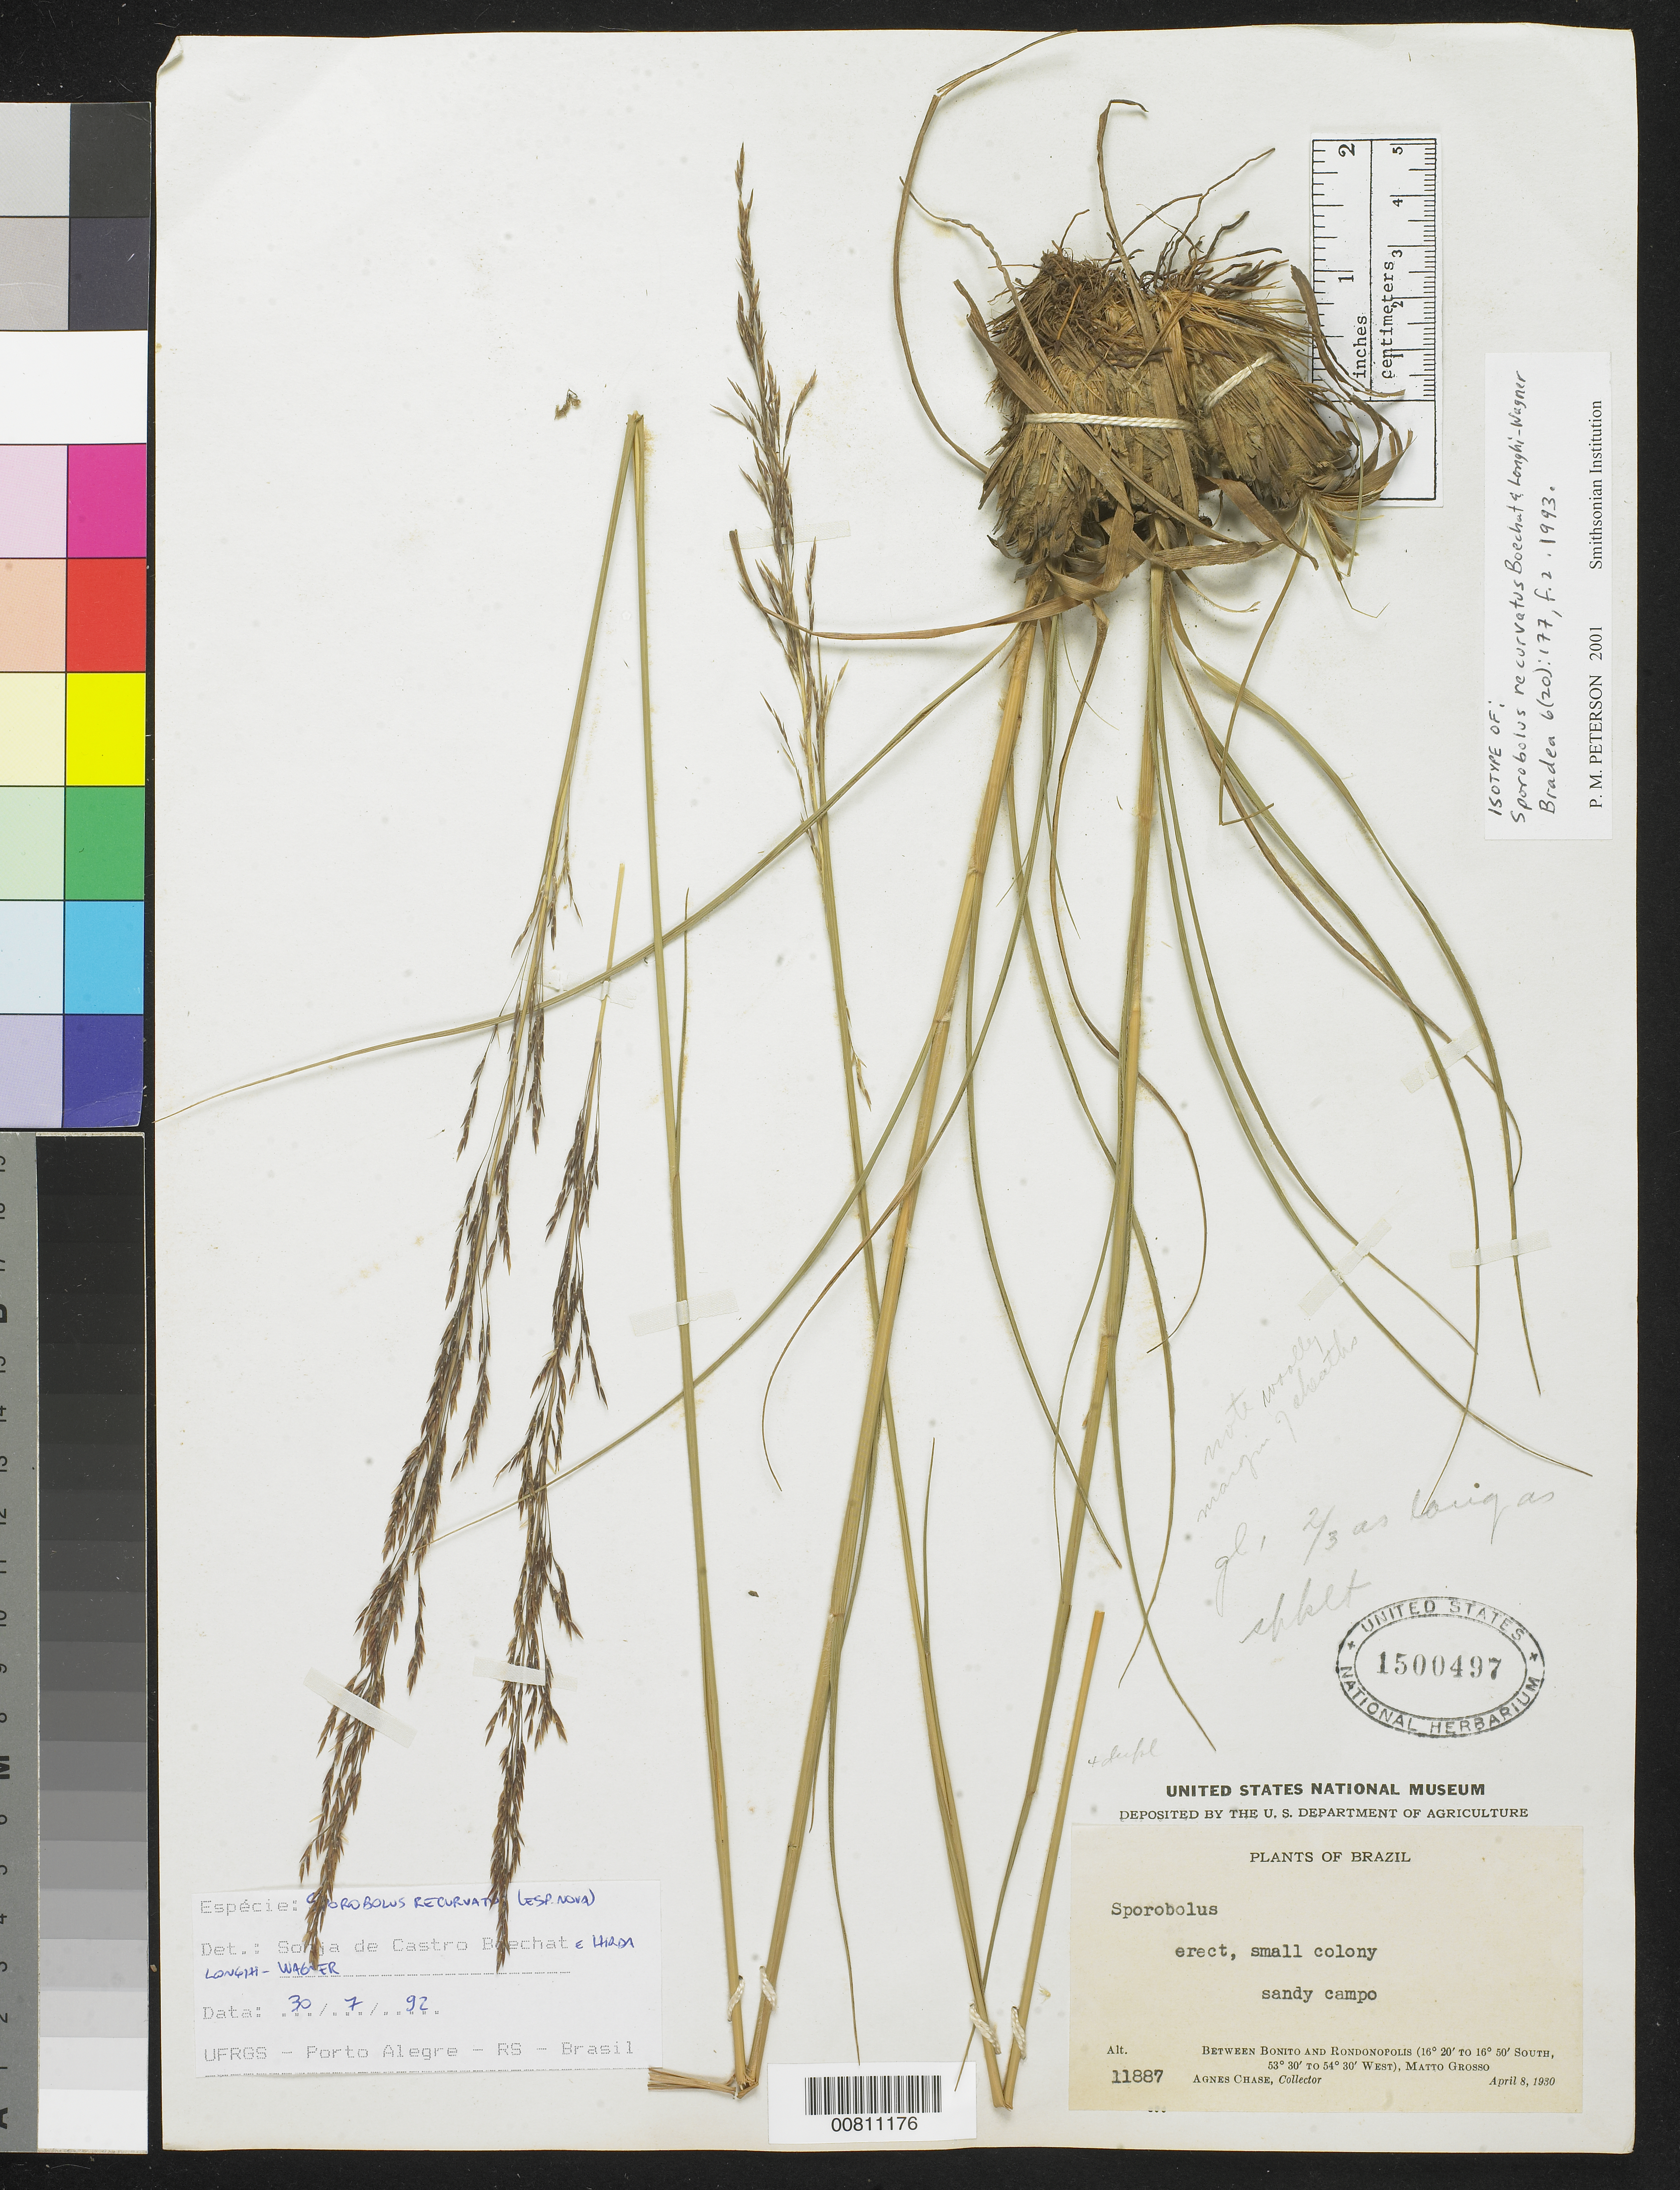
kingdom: Plantae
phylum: Tracheophyta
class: Liliopsida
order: Poales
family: Poaceae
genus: Sporobolus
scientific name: Sporobolus recurvatus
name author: Boechat & Longhi-Wagner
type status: Isotype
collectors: A. Chase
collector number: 11887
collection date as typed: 08 Apr 1930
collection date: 1930-04-08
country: Brazil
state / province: Mato Grosso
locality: Between Bonito and Rondonopolis, Matto Grosso.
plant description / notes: Holotype at SP.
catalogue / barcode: US 1500497